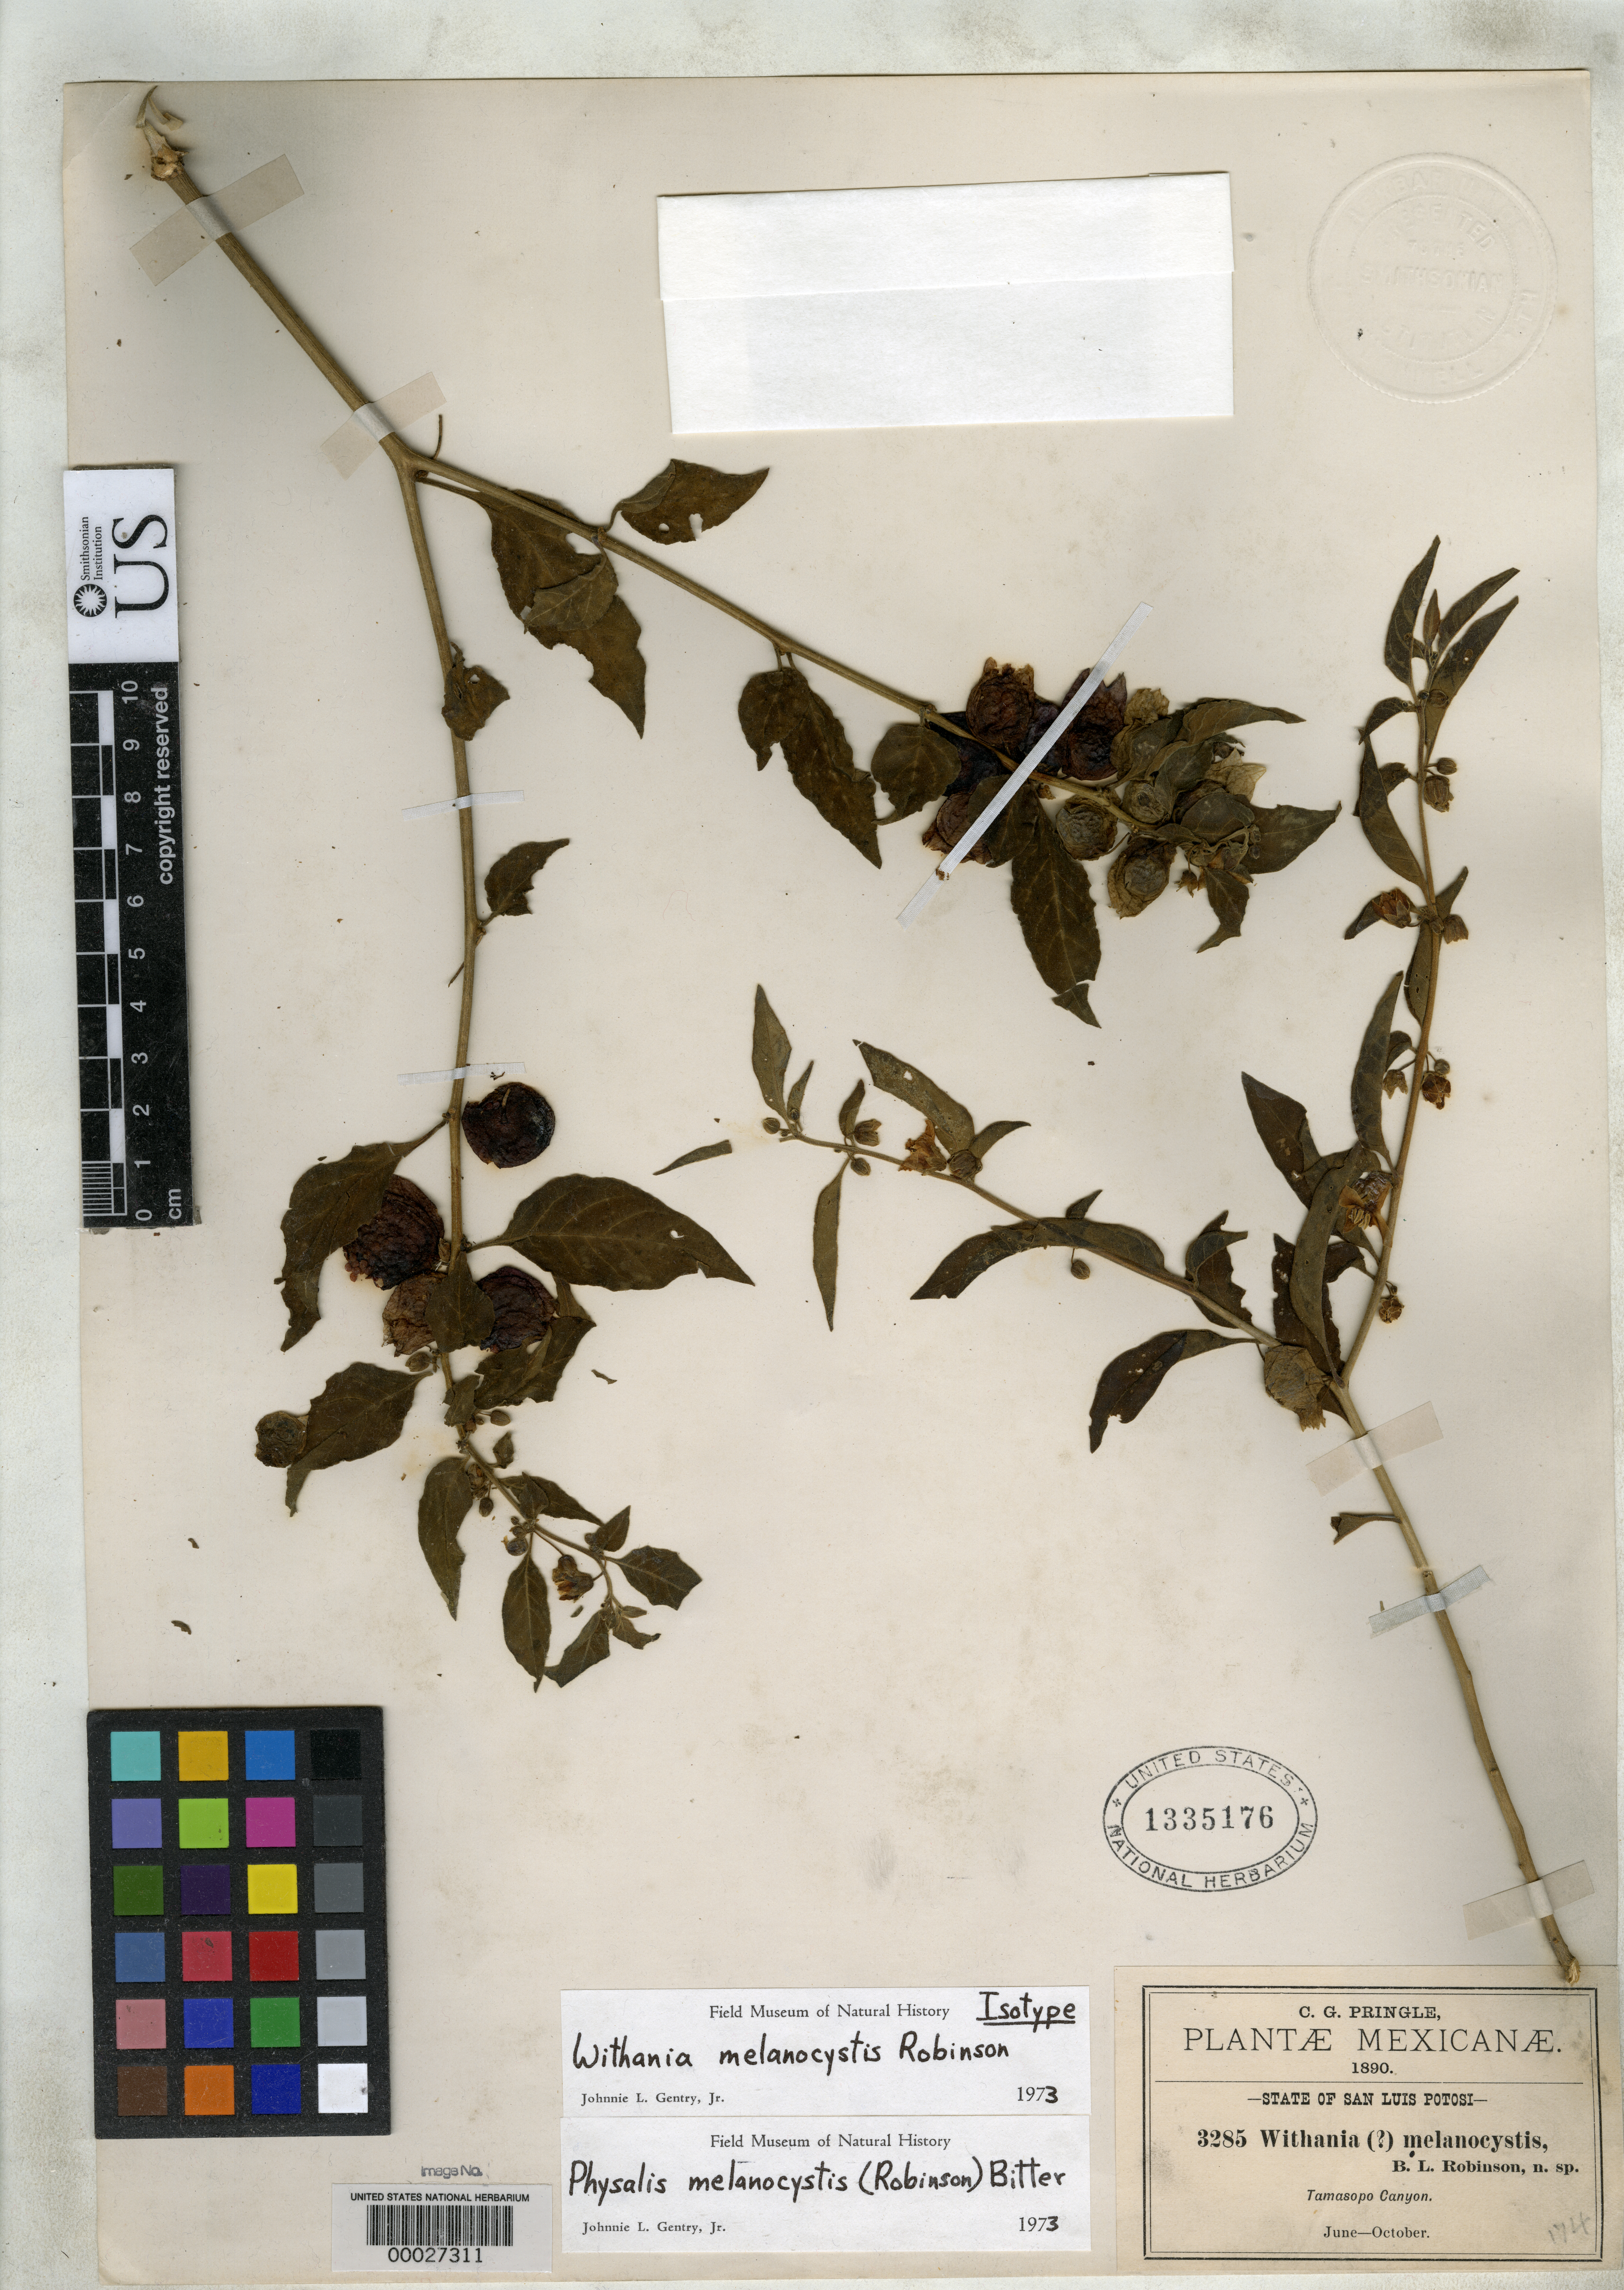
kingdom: Plantae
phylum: Tracheophyta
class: Magnoliopsida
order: Solanales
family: Solanaceae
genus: Withania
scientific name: Withania melanocystis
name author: B.L. Rob.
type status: Isotype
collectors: C. G. Pringle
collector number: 3285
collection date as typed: Jun 1890 to -- Oct 1890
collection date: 1890-06/1890-10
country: Mexico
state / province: San Luis Potosi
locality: Tamasopo Canyon.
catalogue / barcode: US 1335176